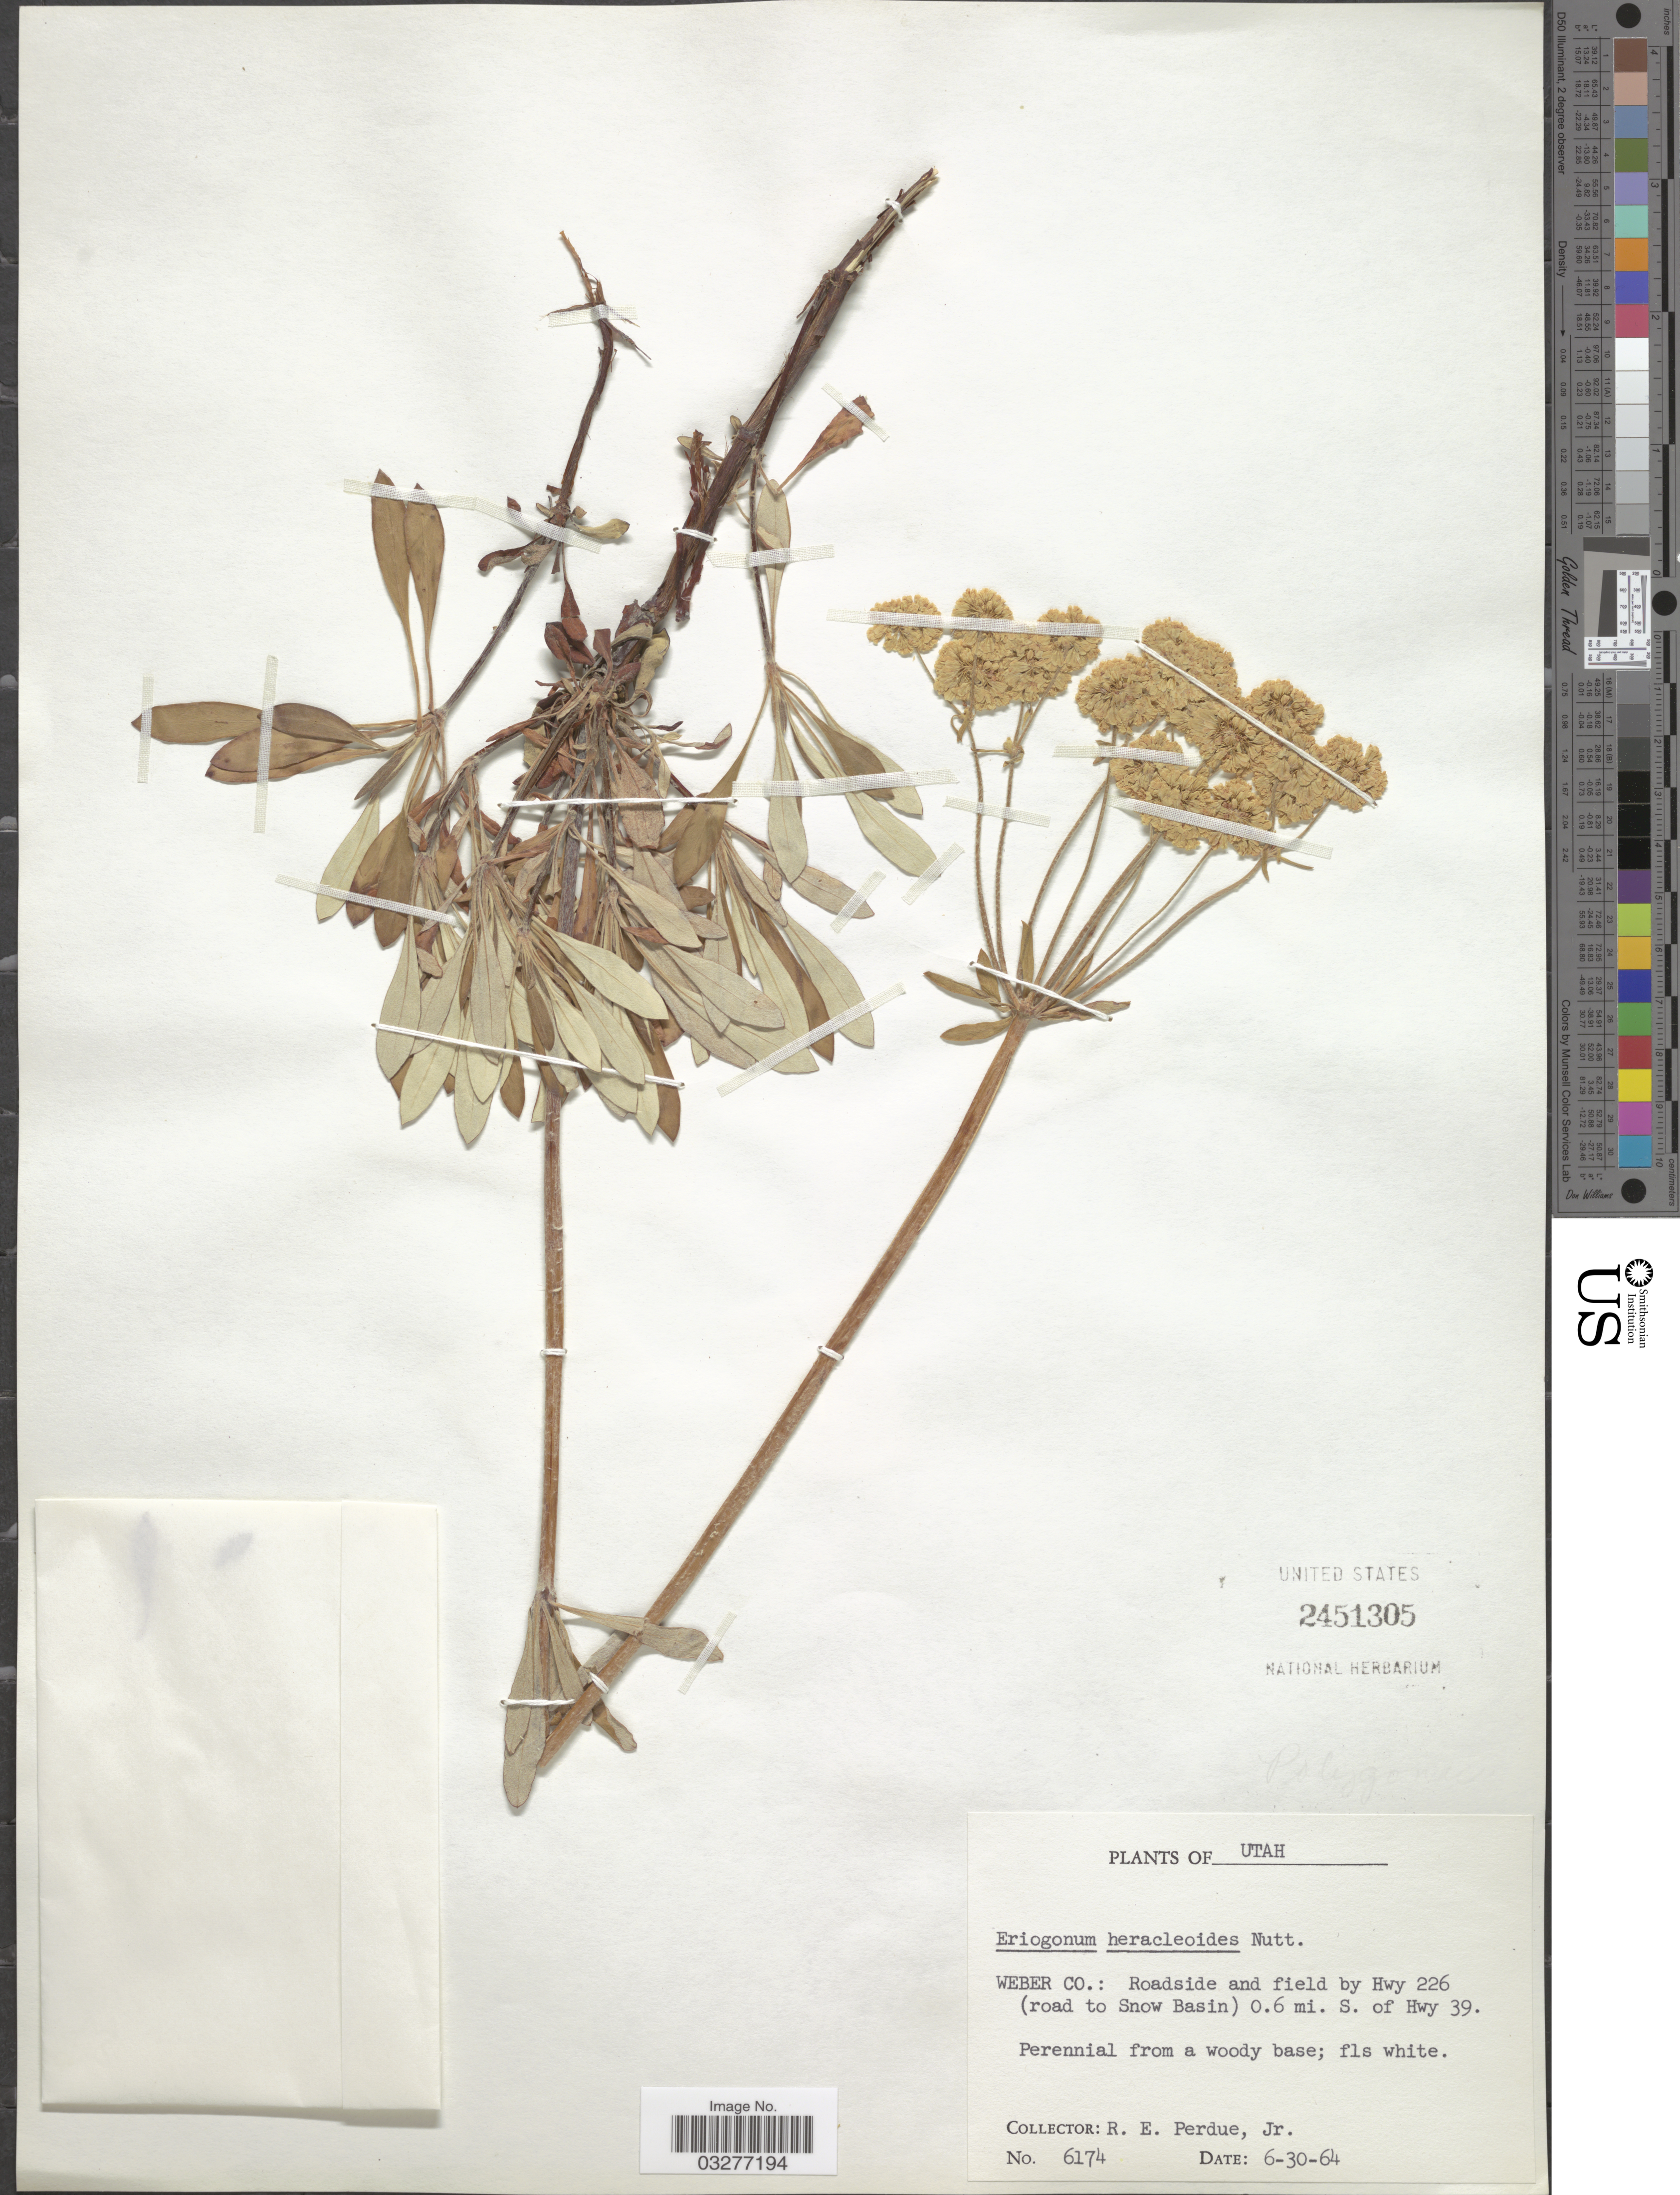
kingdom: Plantae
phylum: Tracheophyta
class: Magnoliopsida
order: Caryophyllales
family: Polygonaceae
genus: Eriogonum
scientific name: Eriogonum heracleoides var. heracleoides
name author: Nutt.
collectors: R. E. Perdue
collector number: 6174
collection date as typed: Transcribed d/m/y: 30/6/64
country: United States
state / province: Utah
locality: Weber Co.: Roadside and field by Hwy 226 (road to Snow Basin) 0.6 mi. S. of Hwy 39.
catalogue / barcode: US 2451305